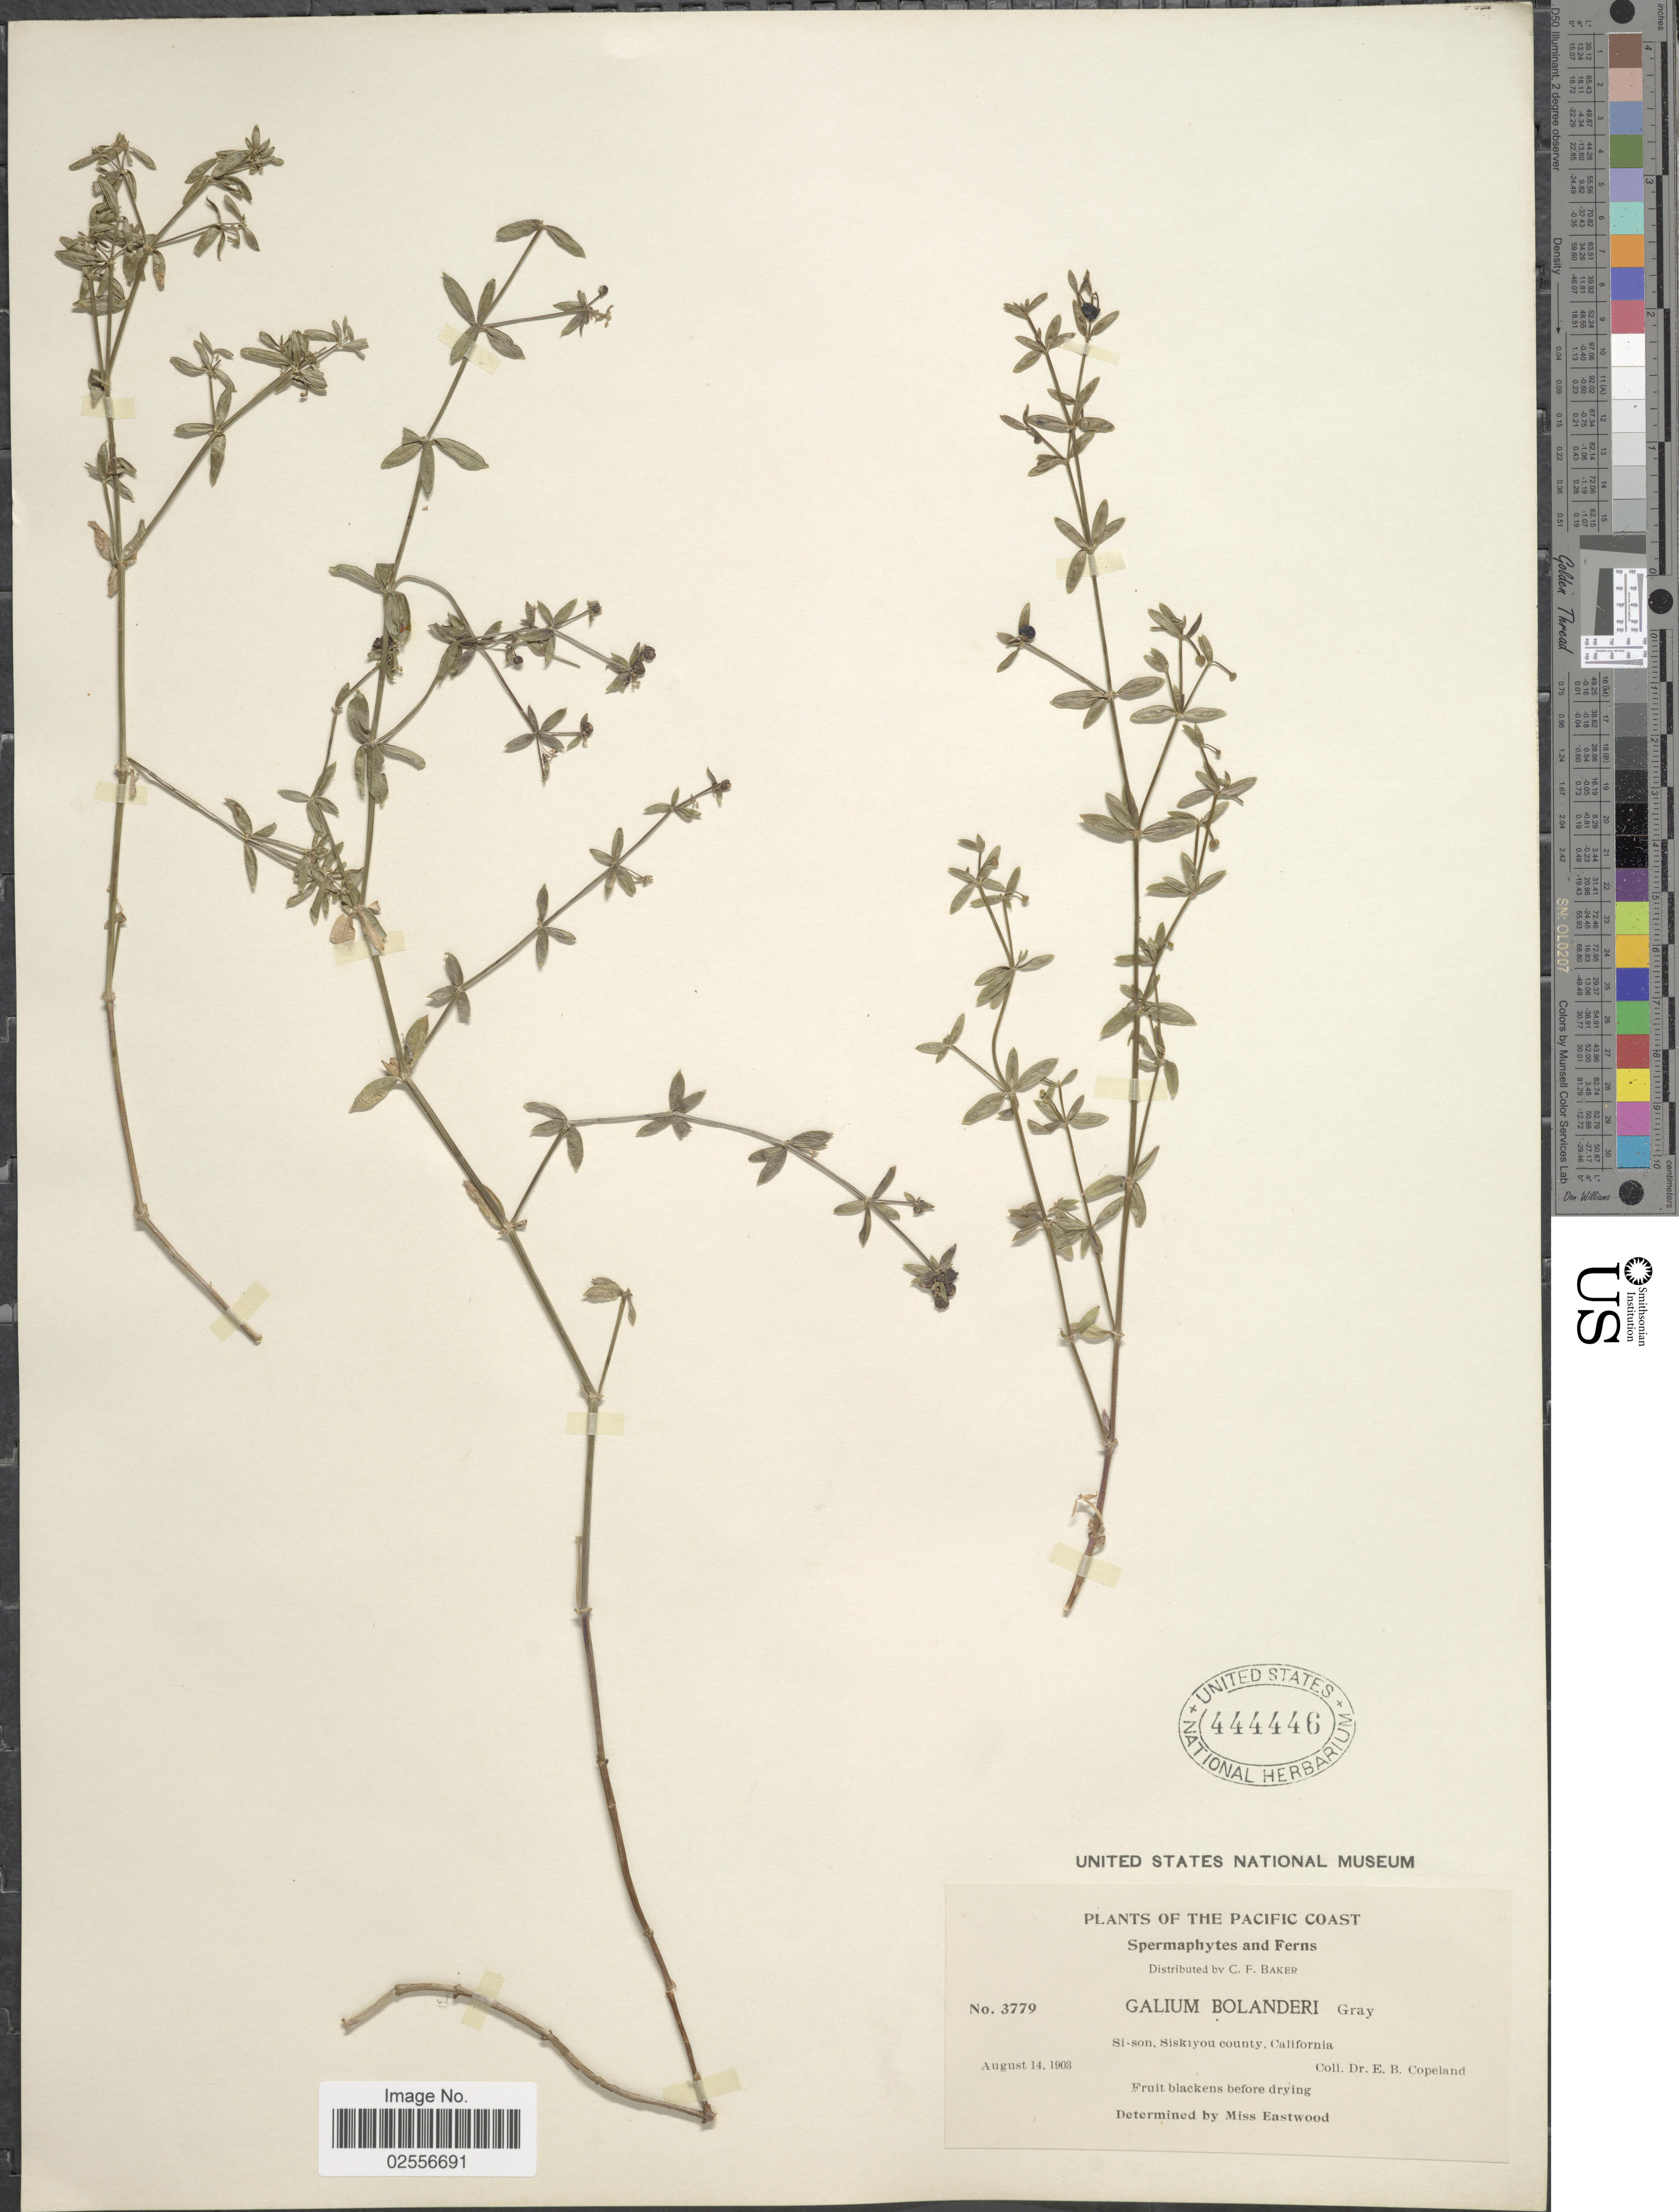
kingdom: Plantae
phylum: Tracheophyta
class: Magnoliopsida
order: Gentianales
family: Rubiaceae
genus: Galium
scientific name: Galium bolanderi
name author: A. Gray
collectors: E. B. Copeland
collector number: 3779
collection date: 1903-08-14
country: United States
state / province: California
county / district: Siskiyou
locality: Pacific Coast. Si-son, Siskiyou County.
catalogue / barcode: US 444446